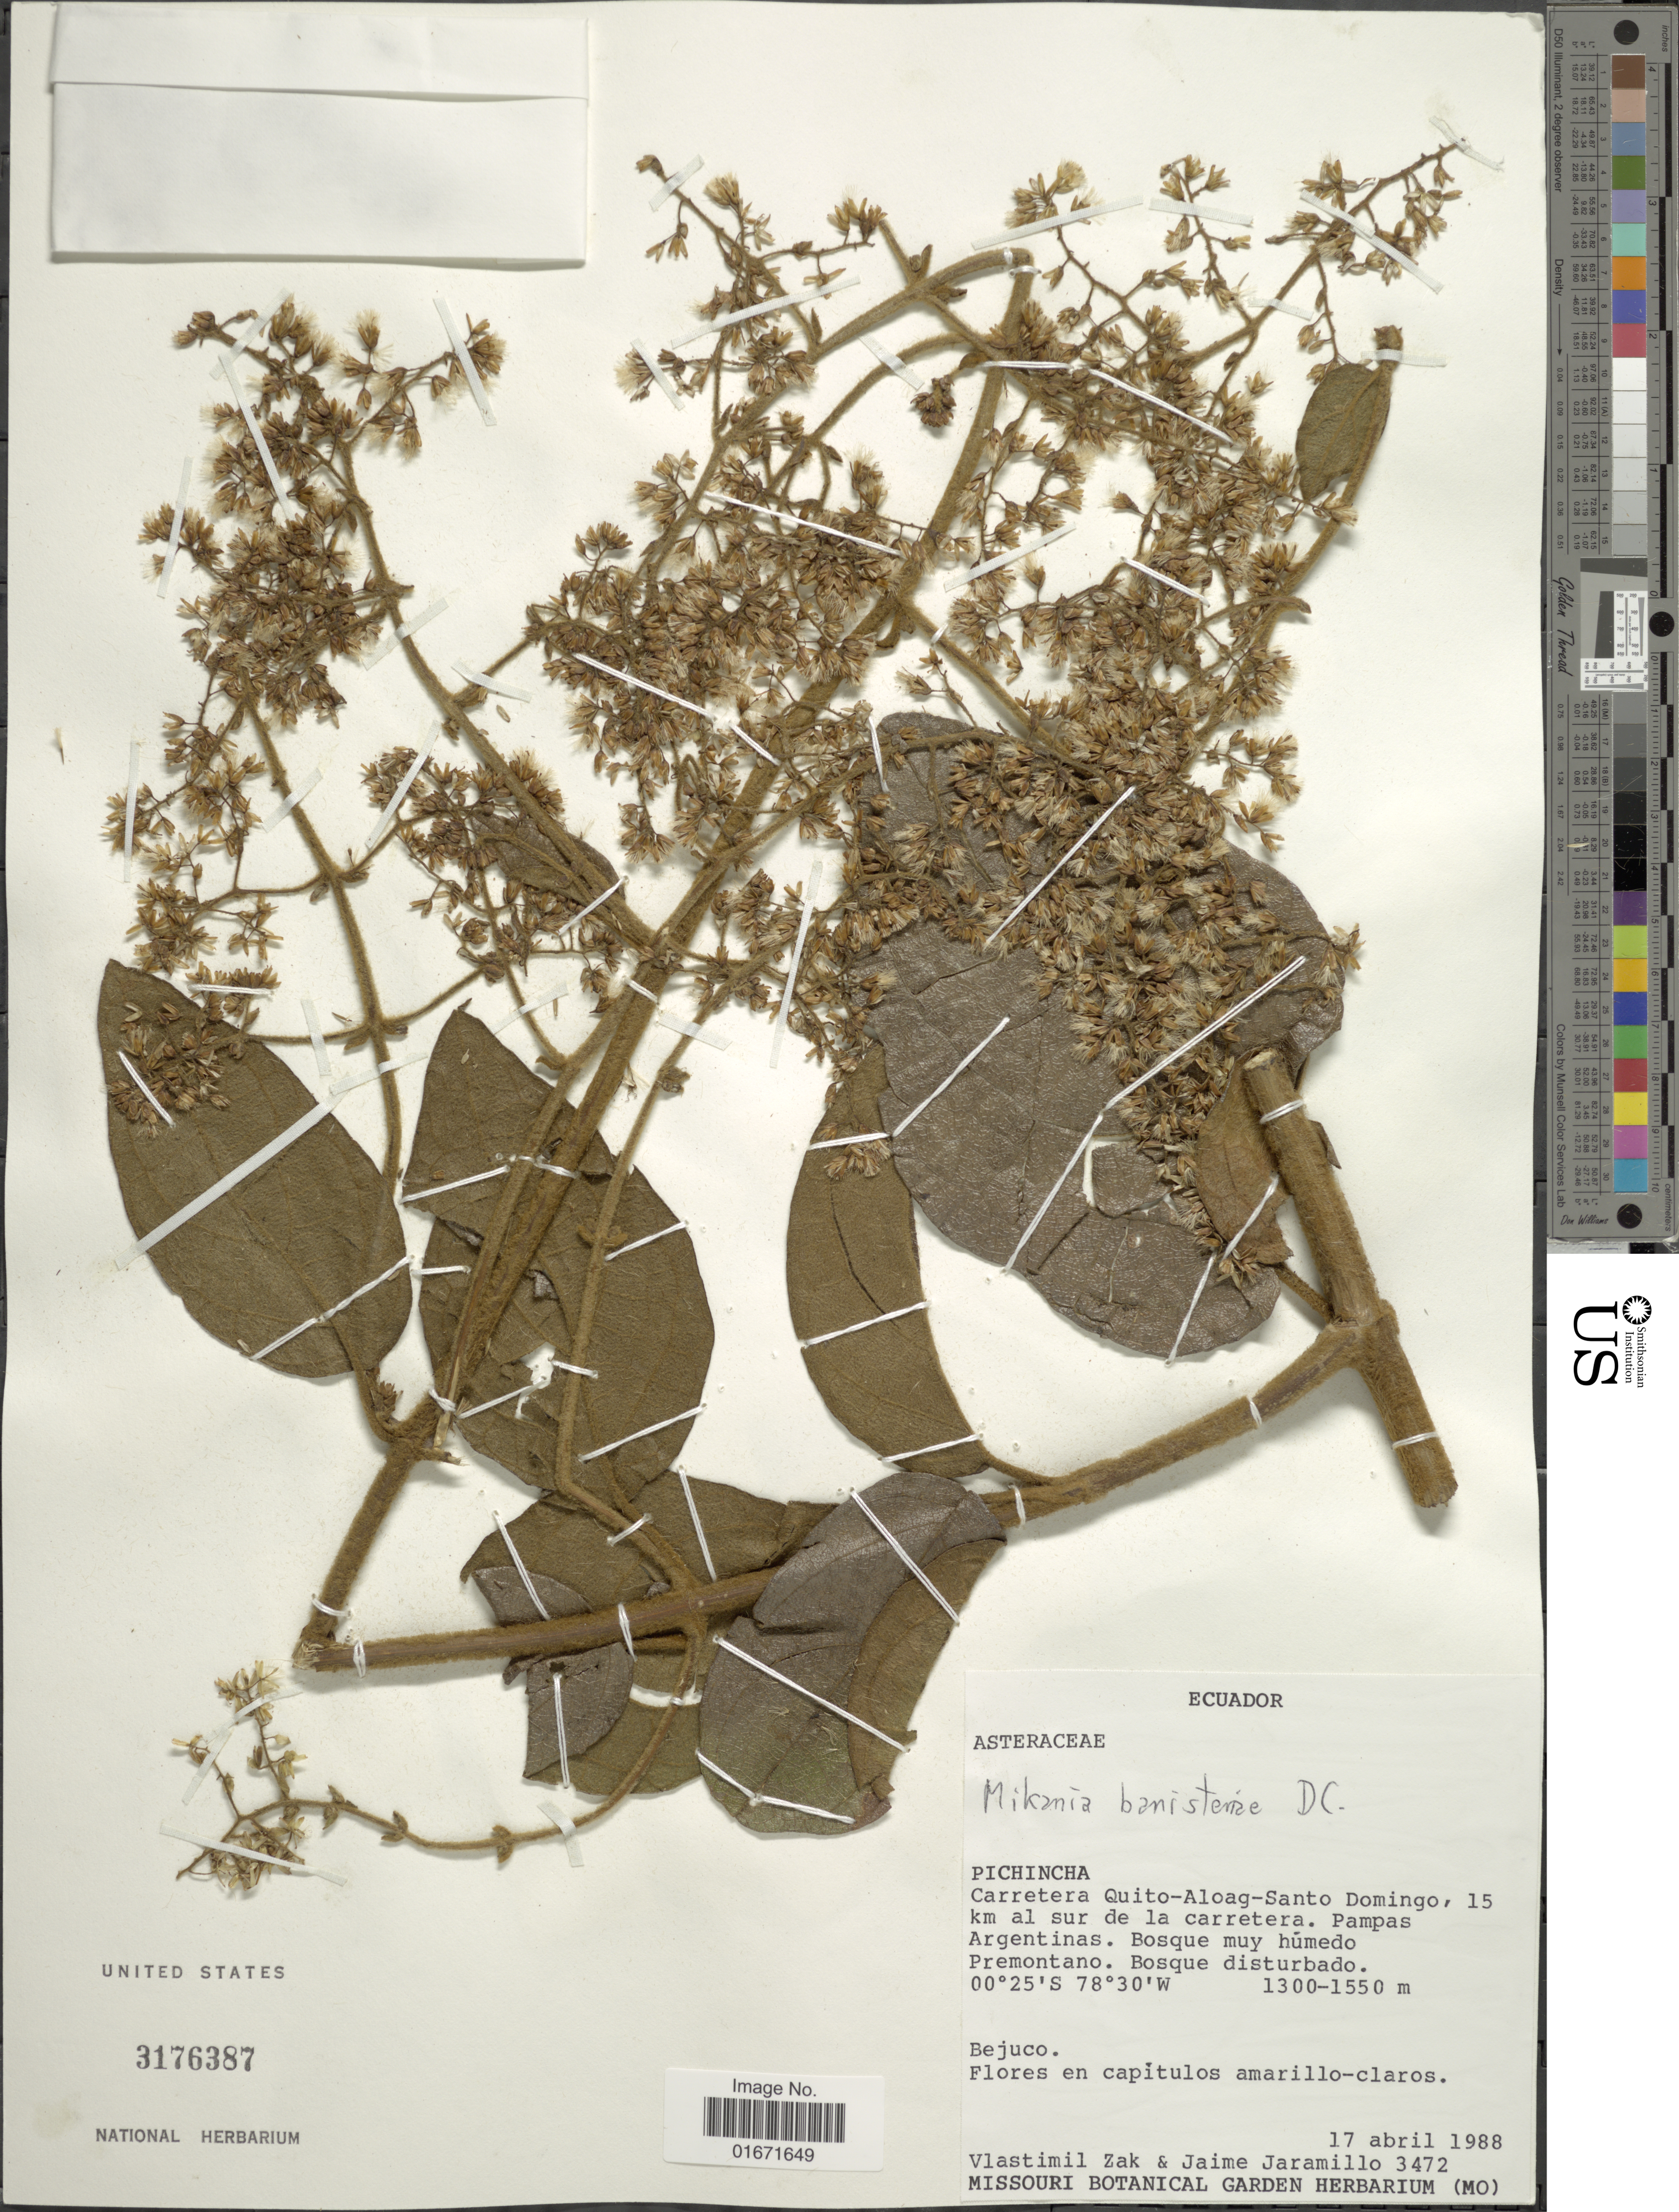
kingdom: Plantae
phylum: Tracheophyta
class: Magnoliopsida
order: Asterales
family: Asteraceae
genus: Mikania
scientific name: Mikania banisteriae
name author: DC.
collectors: V. Zak & J. Jaramillo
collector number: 3472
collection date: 1988-04-17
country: Ecuador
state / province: Pichincha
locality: Pichincha. Carretera Quito-Aloag-Santo Domingo, 15 km al sur de la carretera. Pampas Argentinas. Bosque muy húmedo Premontano. Bosque disturbado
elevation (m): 1300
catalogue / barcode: US 3176387